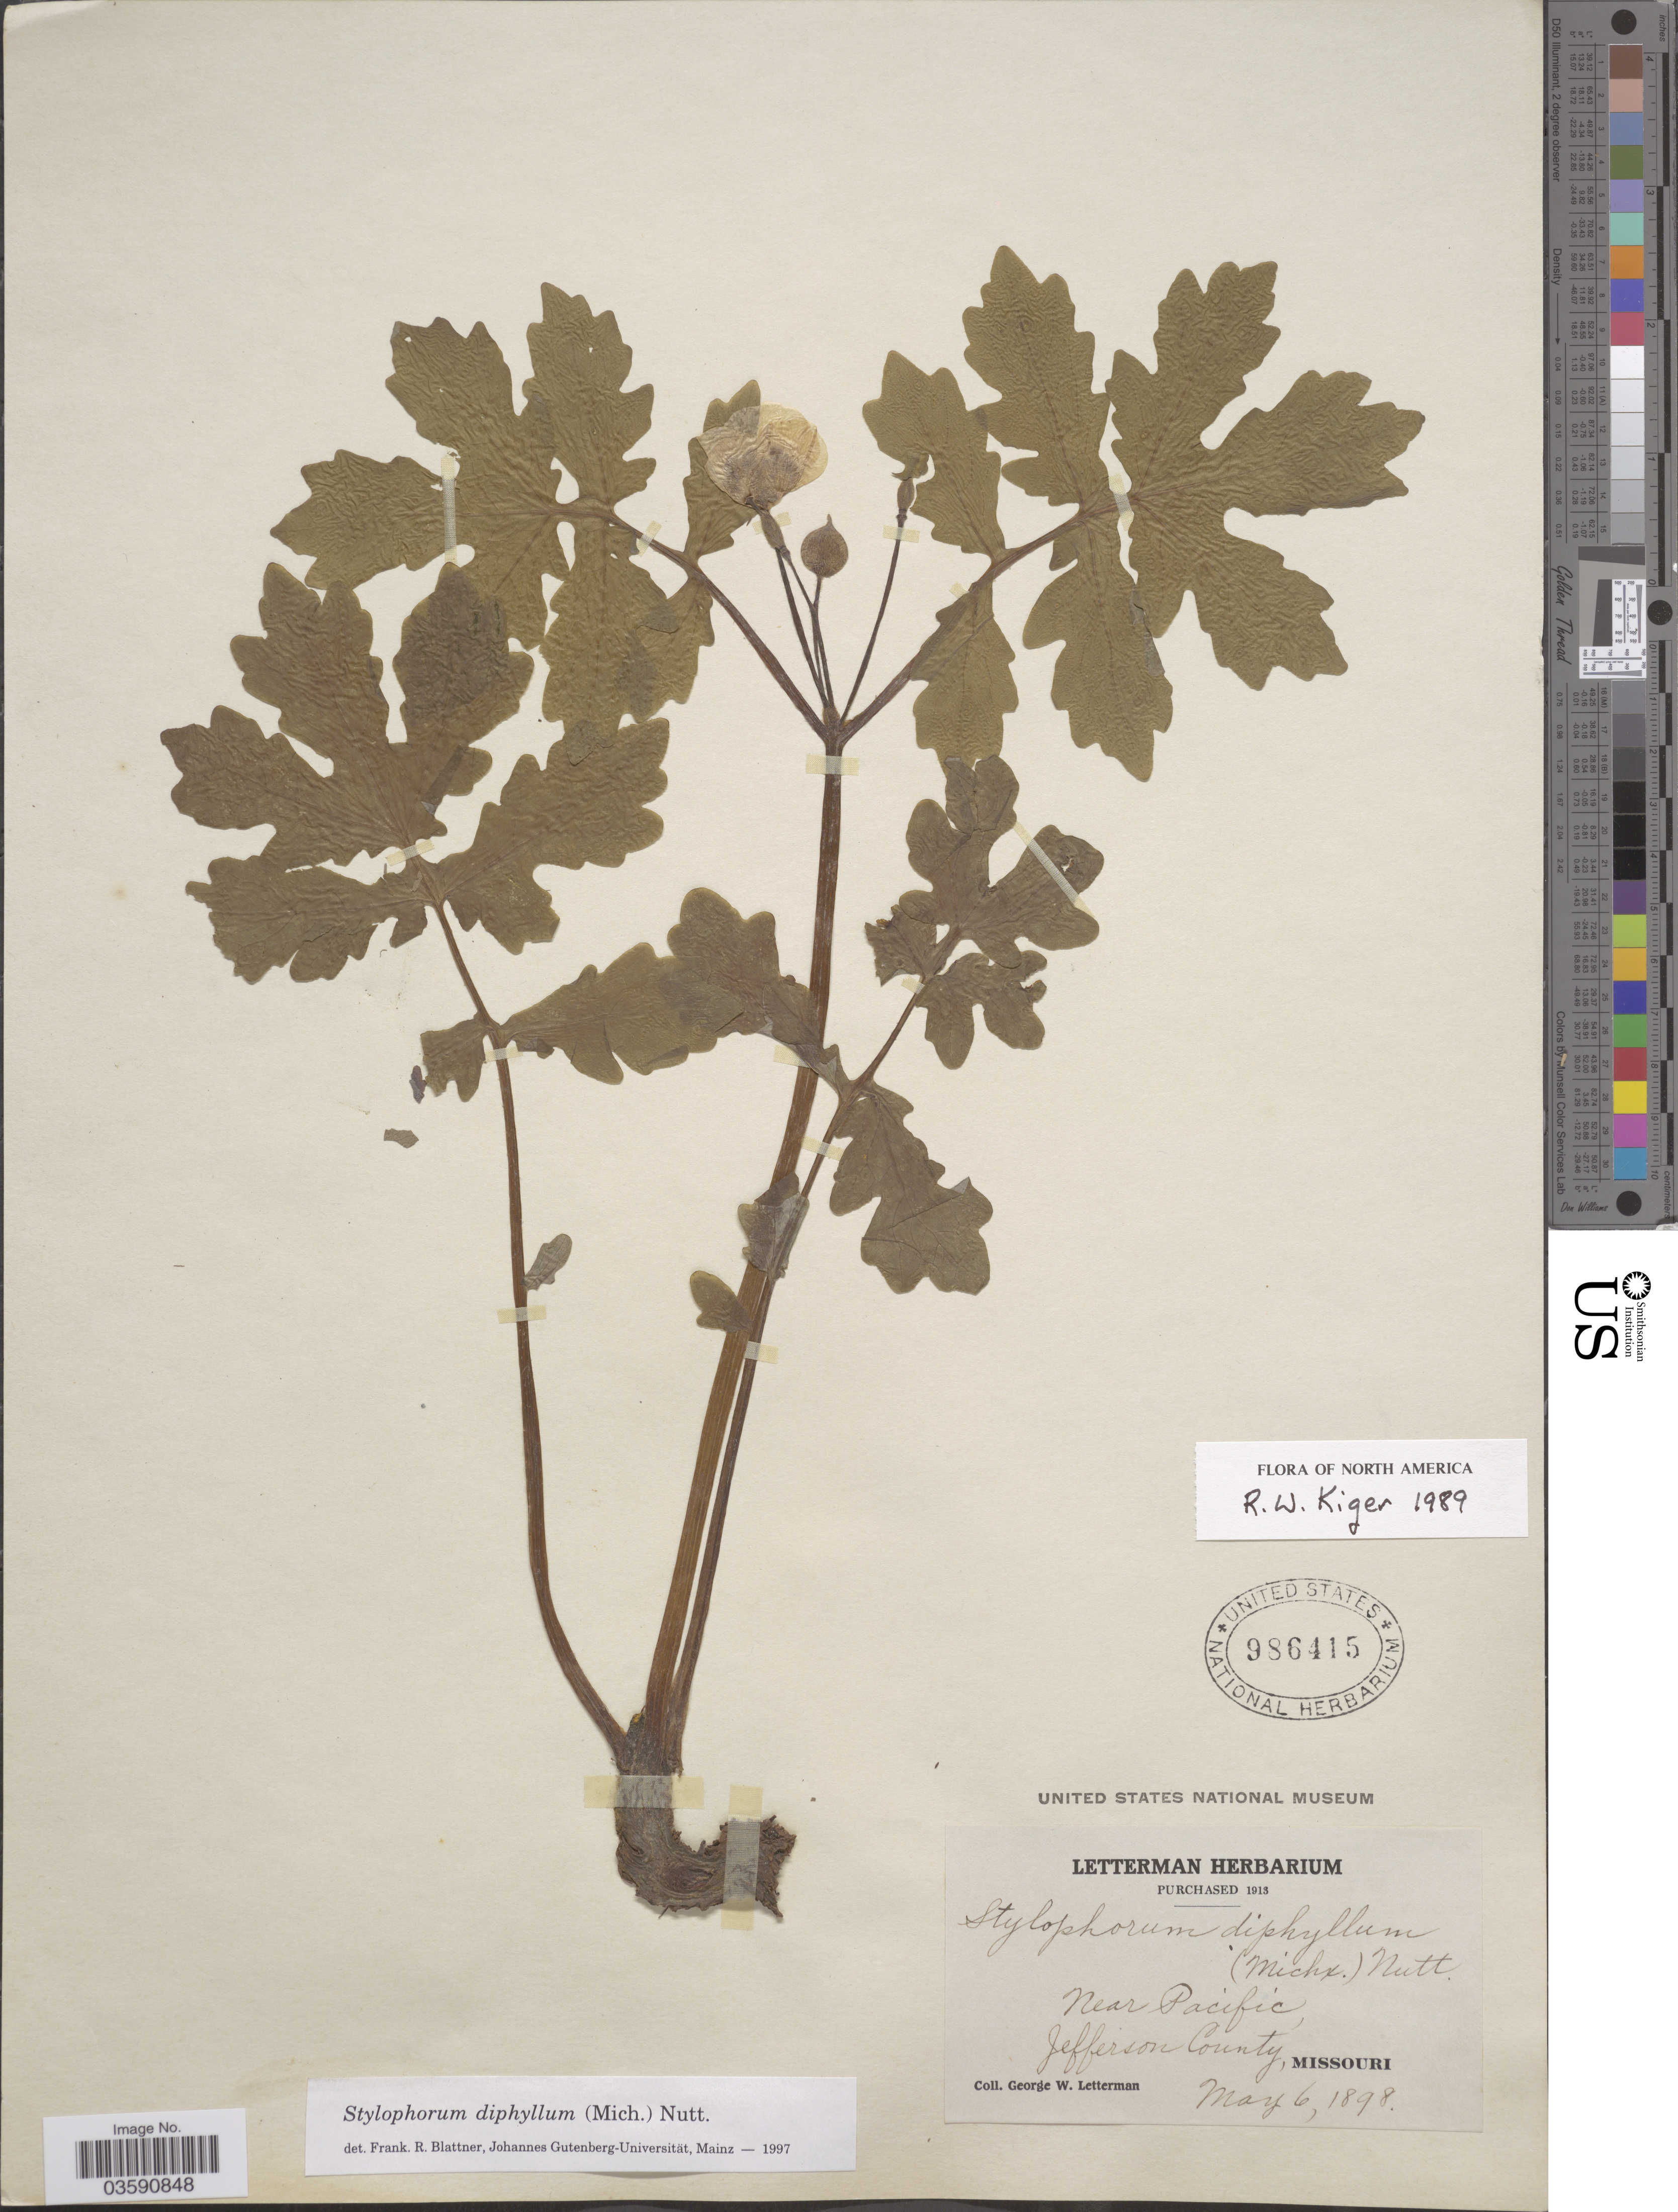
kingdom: Plantae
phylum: Tracheophyta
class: Magnoliopsida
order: Ranunculales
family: Papaveraceae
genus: Stylophorum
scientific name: Stylophorum diphyllum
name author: (Michx.) Nutt.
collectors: G. W. Letterman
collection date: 1898-05-06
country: United States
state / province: Missouri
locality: Near Pacific, Jefferson County.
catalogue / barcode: US 986415